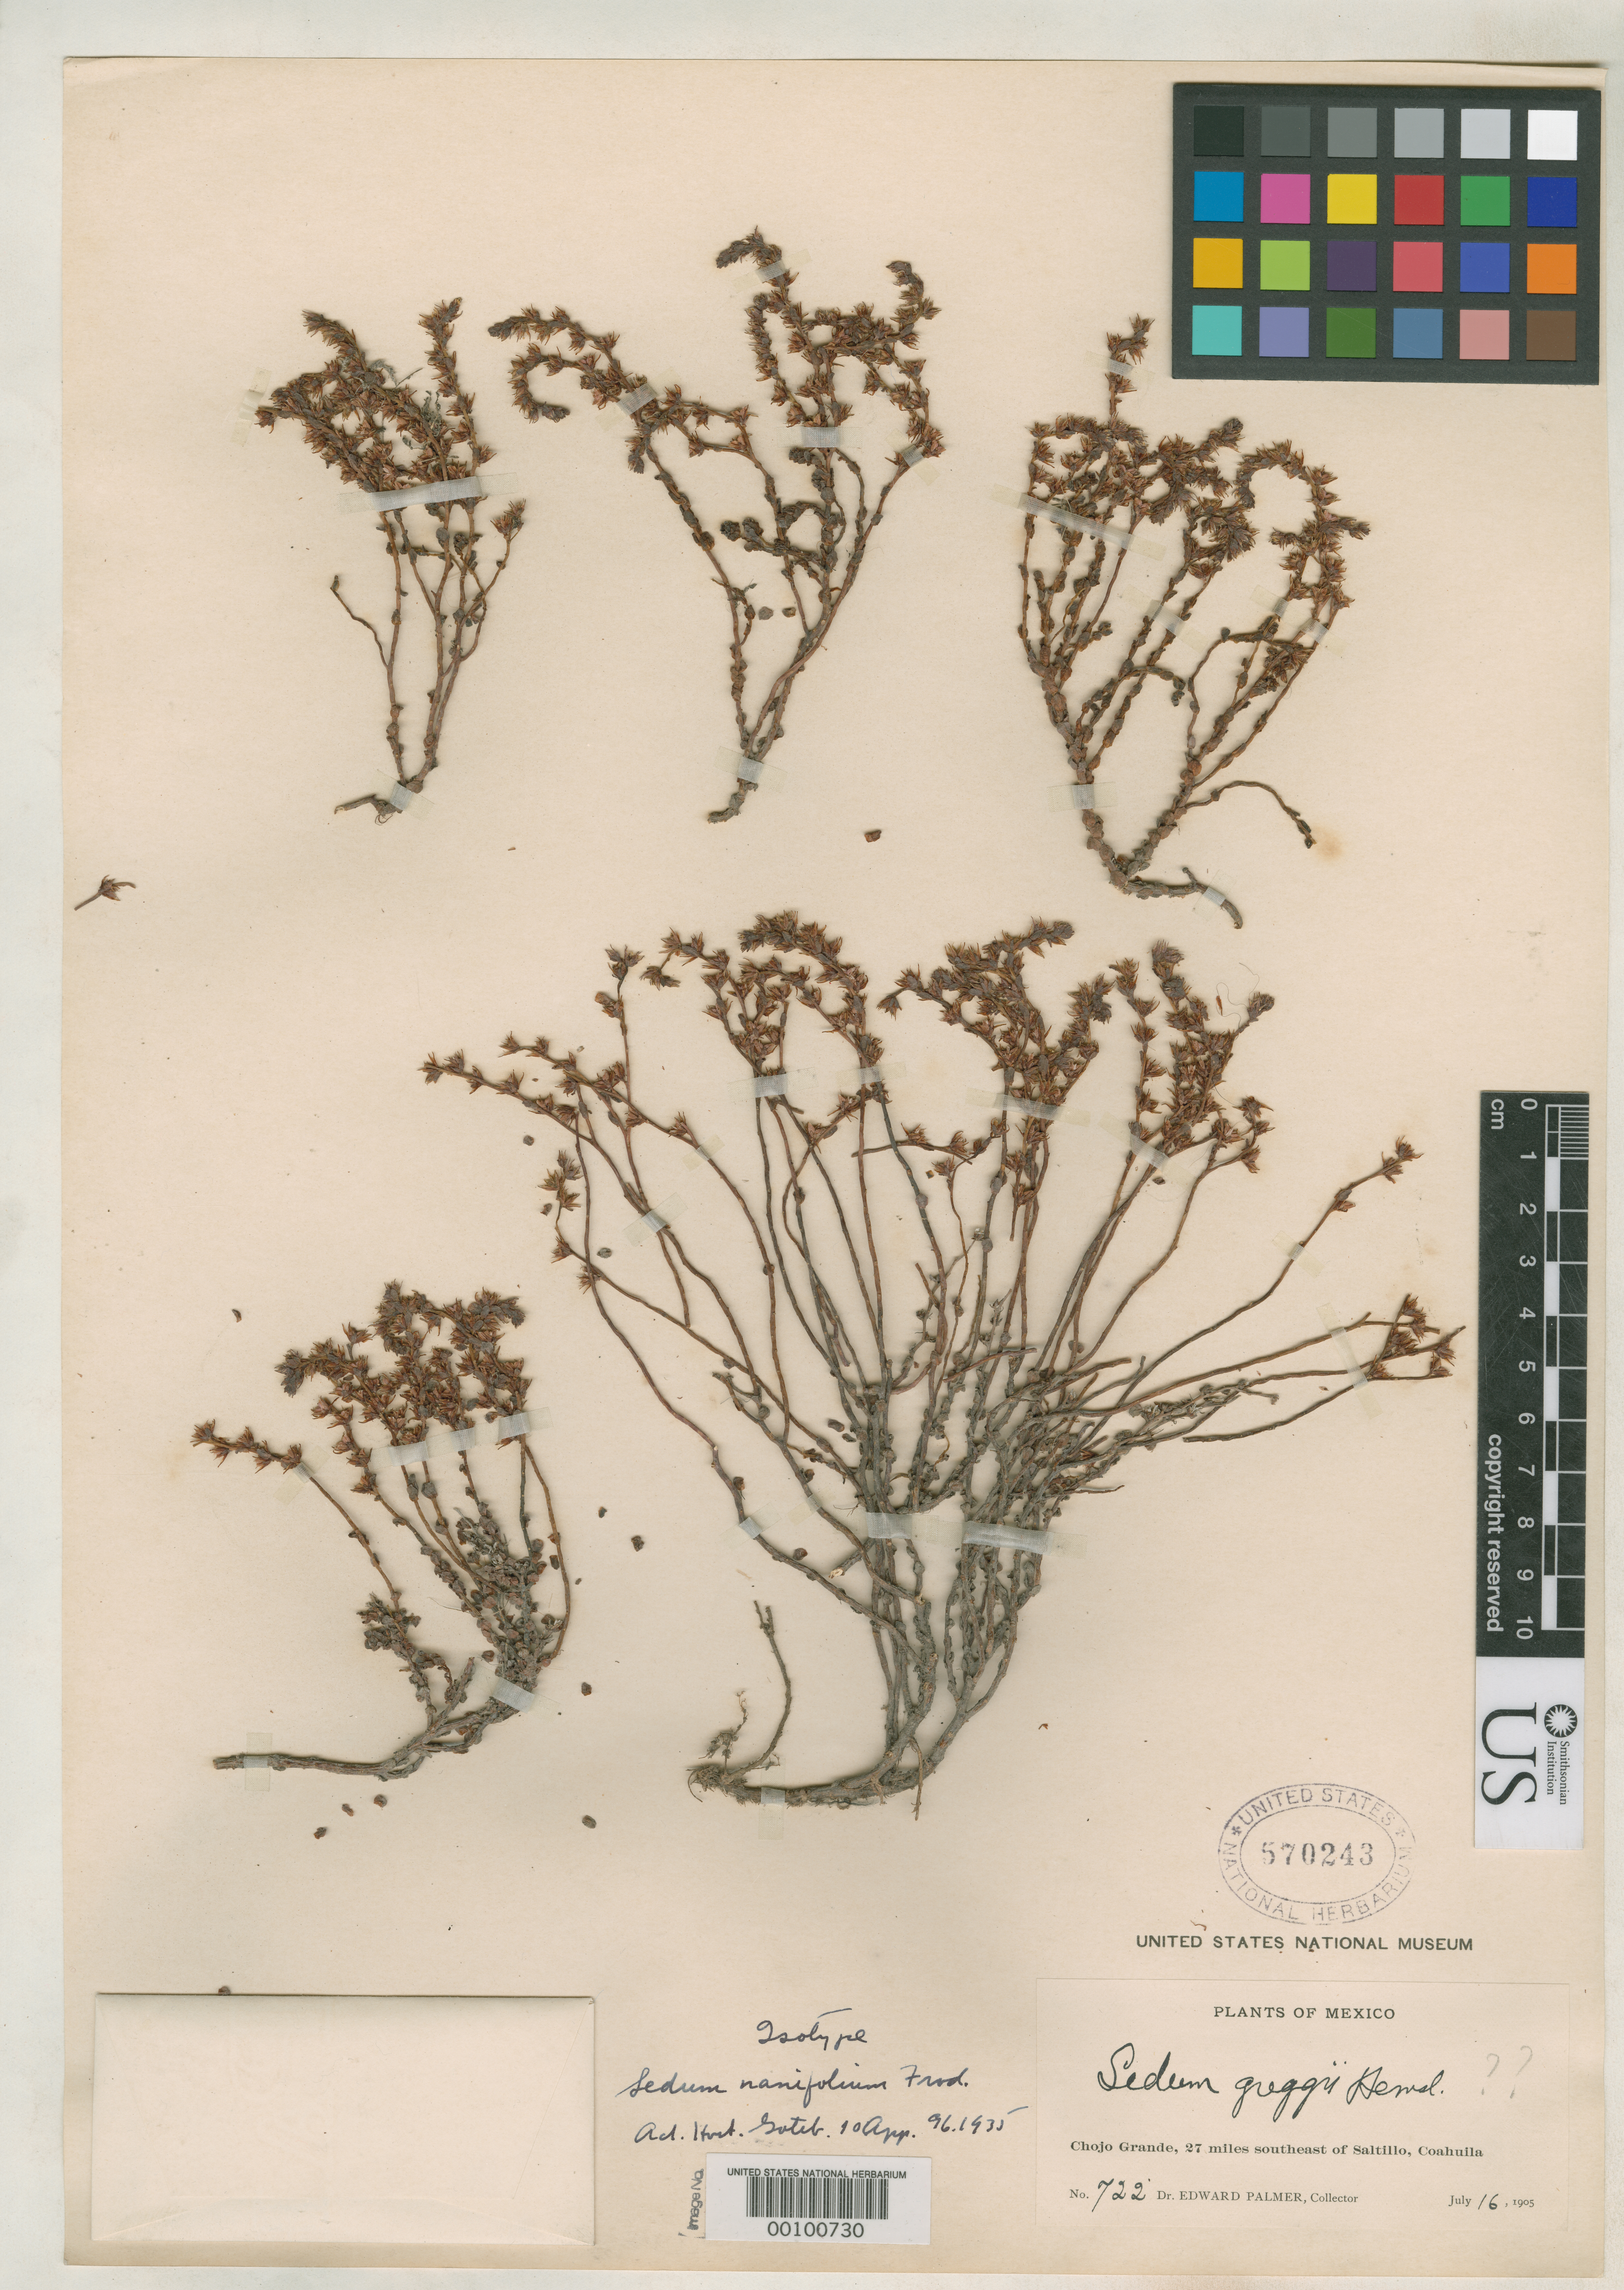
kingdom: Plantae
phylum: Tracheophyta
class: Magnoliopsida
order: Saxifragales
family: Crassulaceae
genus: Sedum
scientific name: Sedum nanifolium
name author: Fröd.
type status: Isotype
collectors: E. Palmer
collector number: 722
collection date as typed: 1905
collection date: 1905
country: Mexico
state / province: Coahuila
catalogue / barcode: US 570243